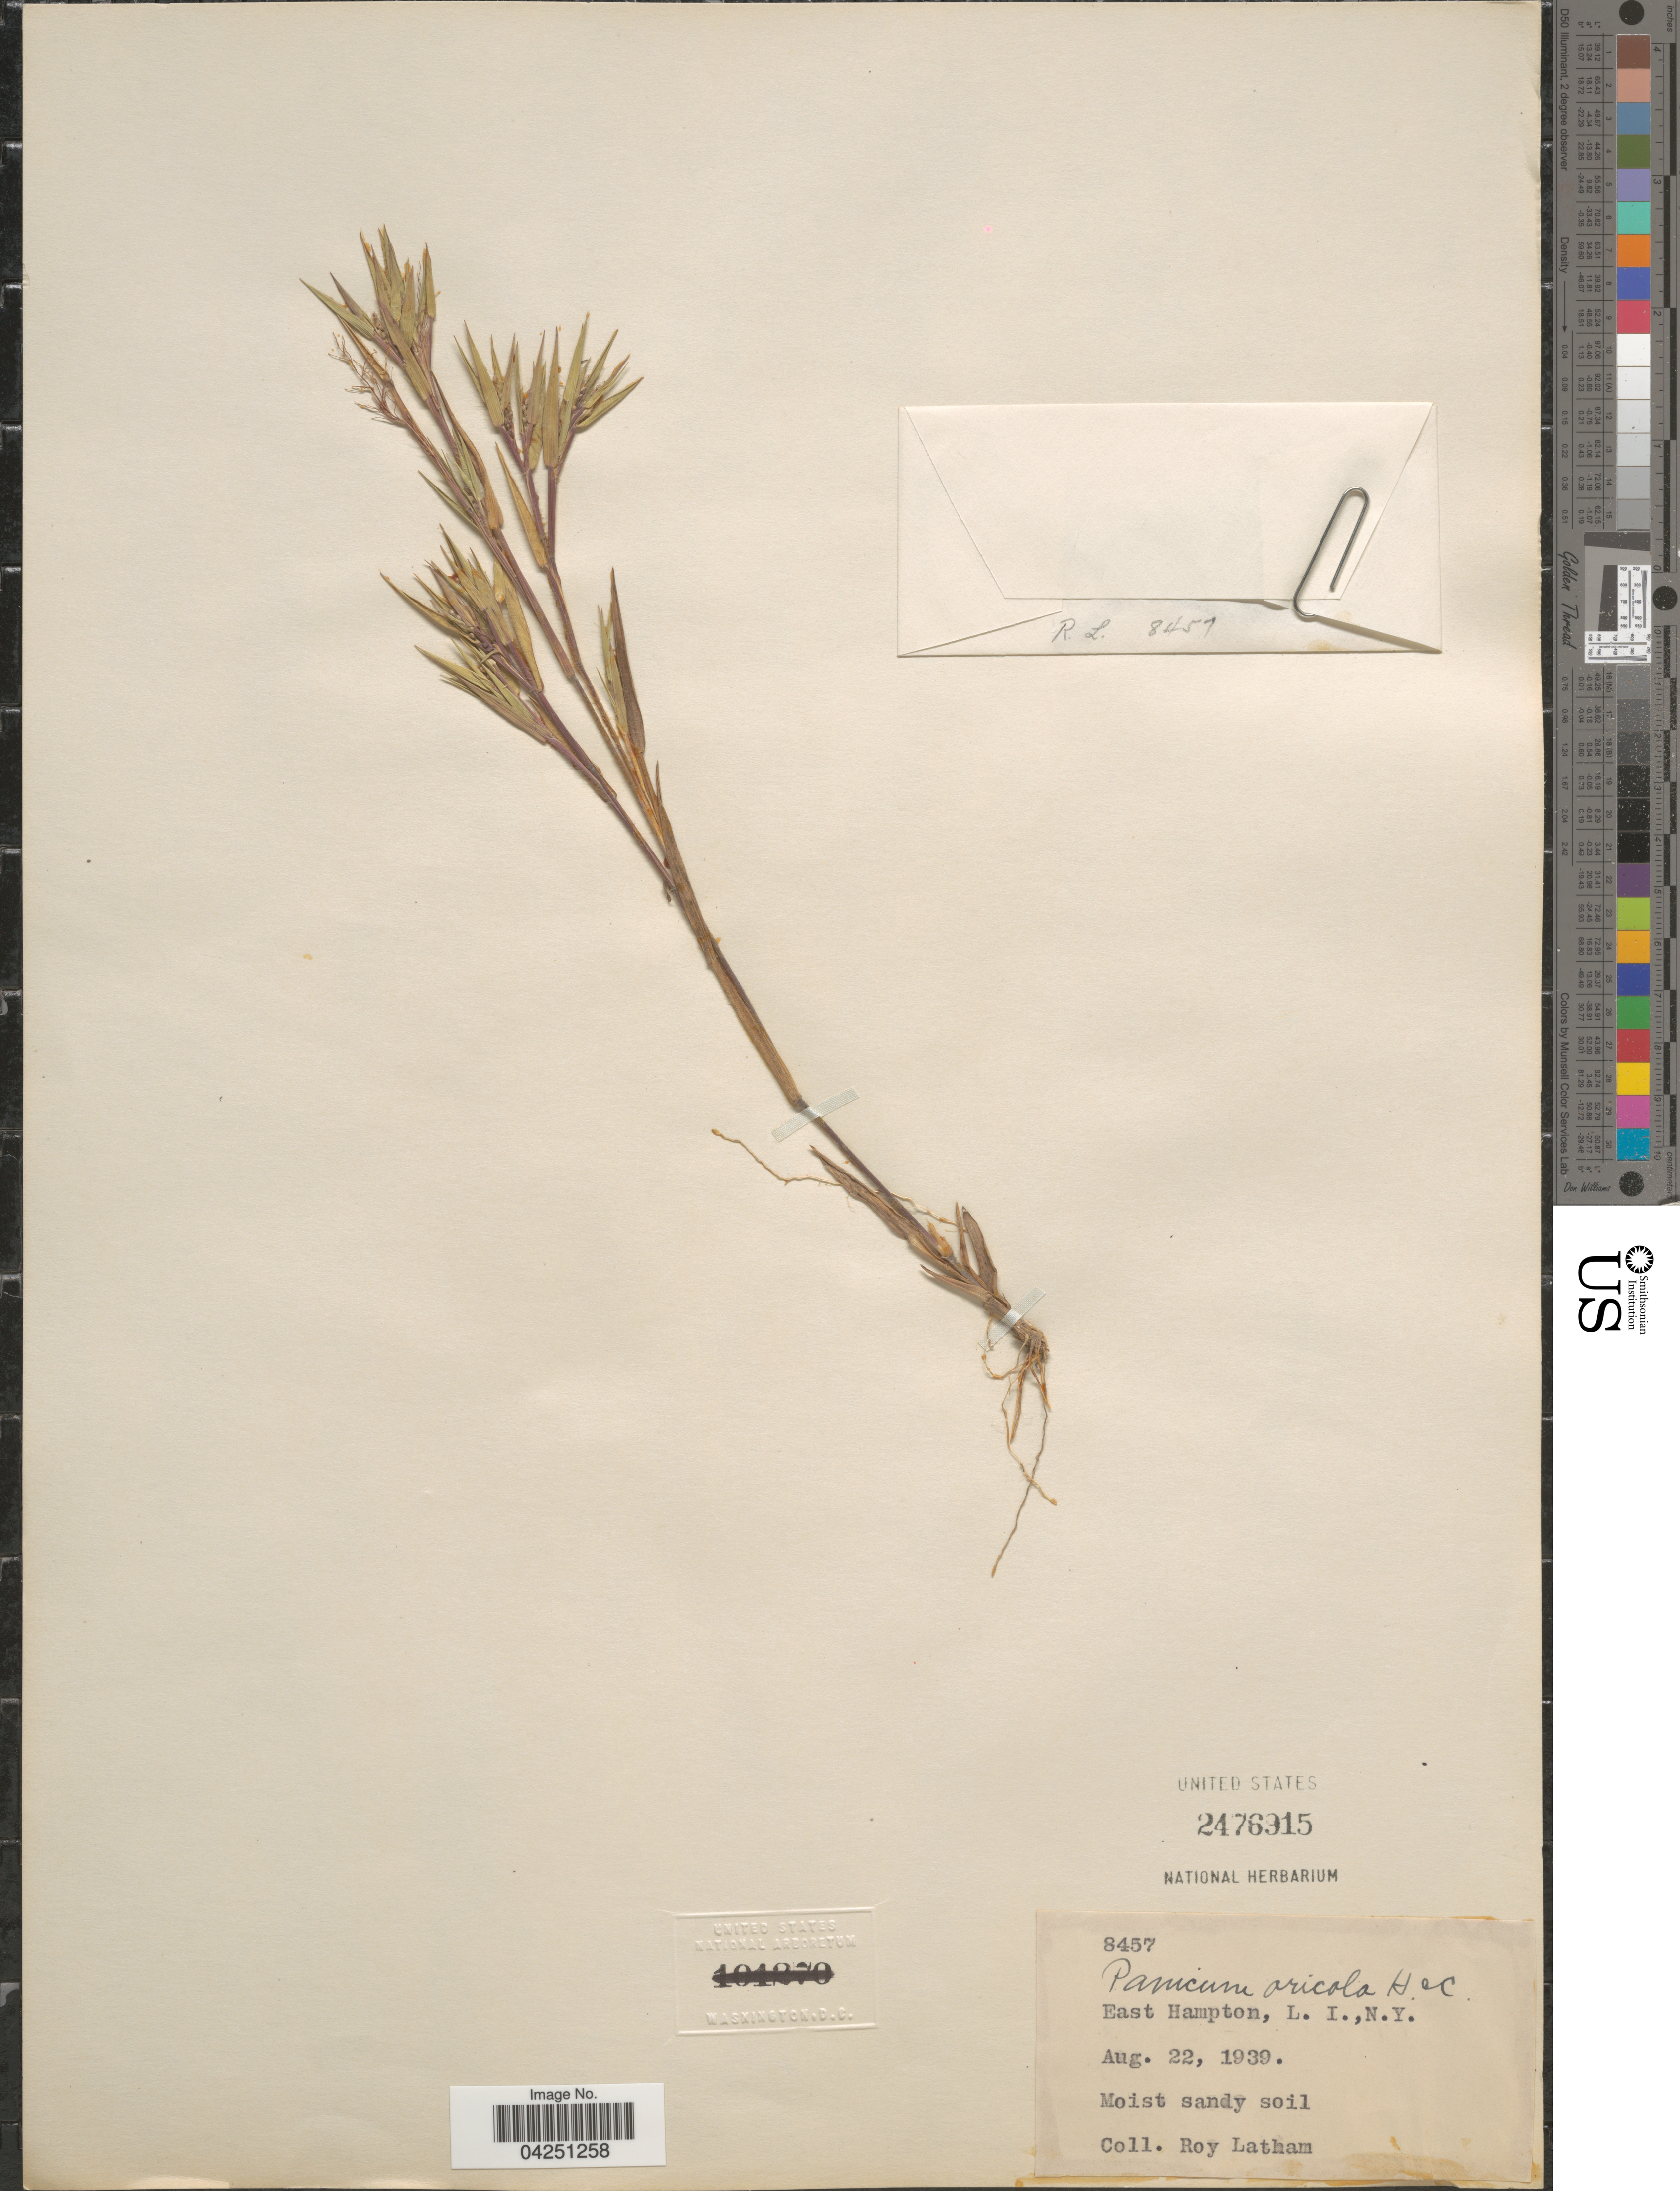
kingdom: Plantae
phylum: Tracheophyta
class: Liliopsida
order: Poales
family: Poaceae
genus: Dichanthelium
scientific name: Dichanthelium acuminatum var. acuminatum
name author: (Sw.) Gould & C.A. Clark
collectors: R. Latham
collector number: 8457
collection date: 1939-08-22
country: United States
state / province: New York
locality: East Hampton, L.I.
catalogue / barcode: US 2476915